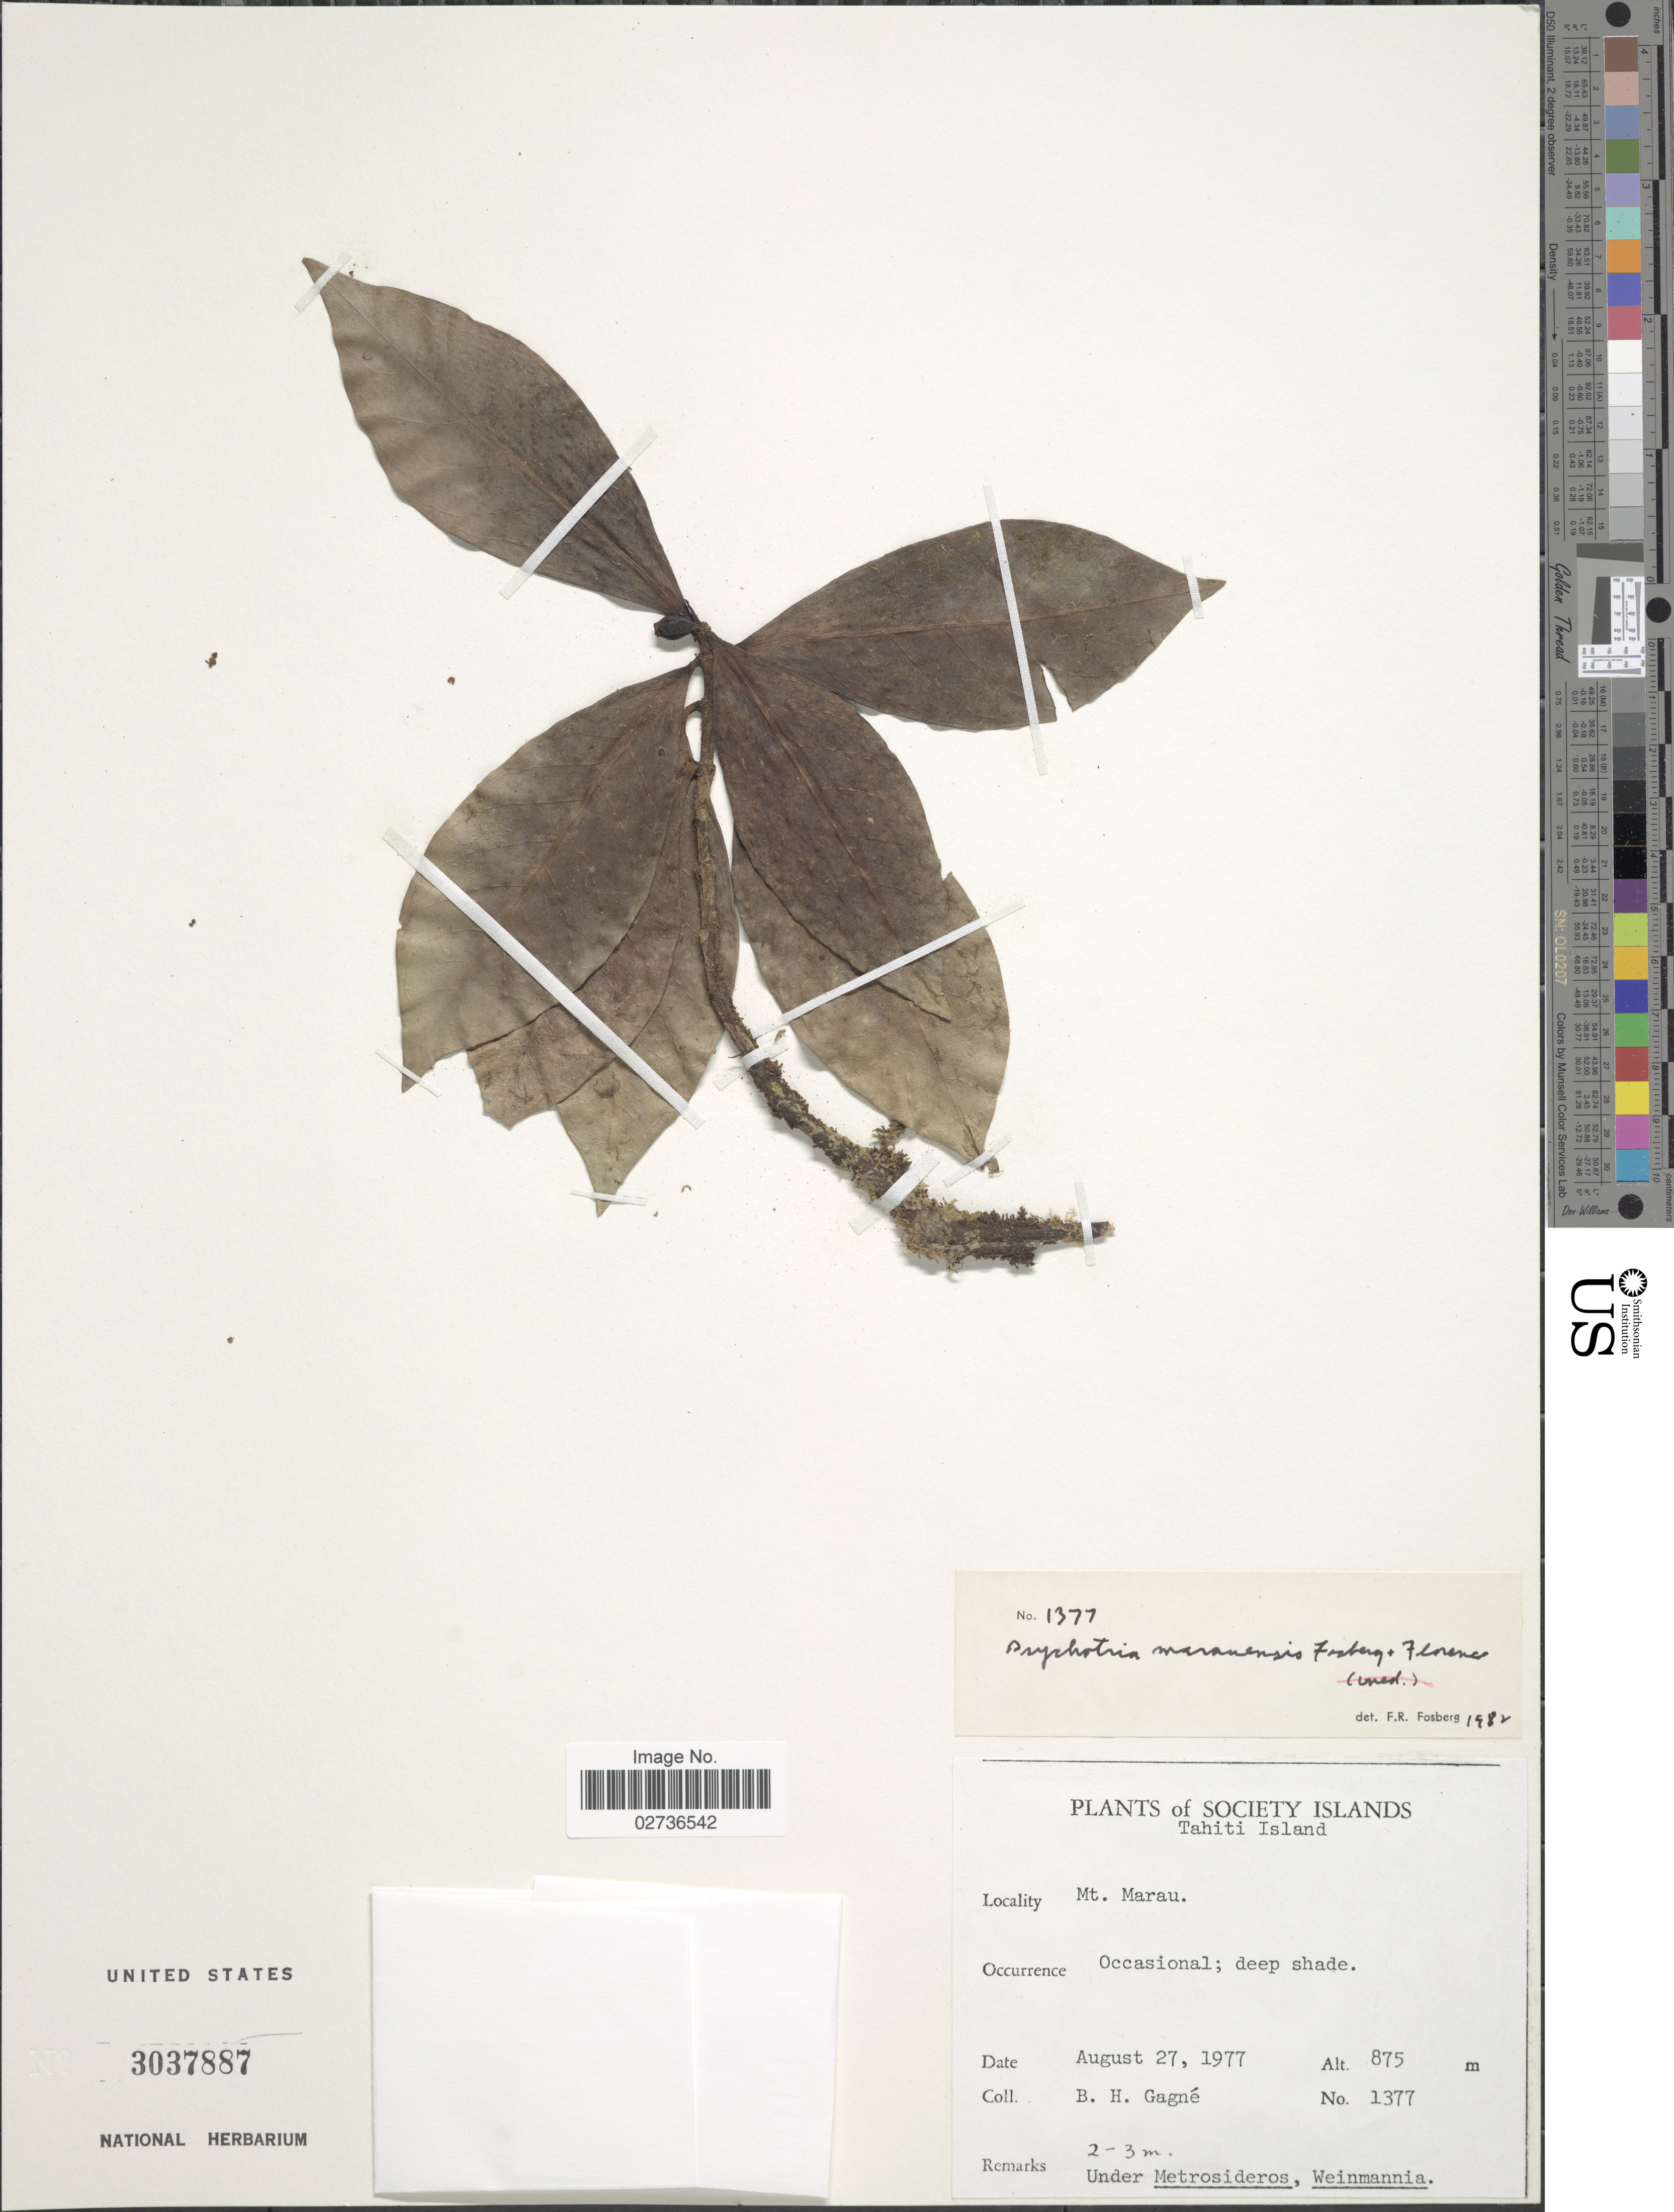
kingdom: Plantae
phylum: Tracheophyta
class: Magnoliopsida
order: Gentianales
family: Rubiaceae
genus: Psychotria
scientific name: Psychotria marauensis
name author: Fosberg & J. Florence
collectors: B. H. Gagné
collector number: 1377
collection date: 1977-08-27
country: French Polynesia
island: Tahiti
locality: Society Islands, Tahiti Island, Mt. Marau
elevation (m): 875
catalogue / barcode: US 3037887